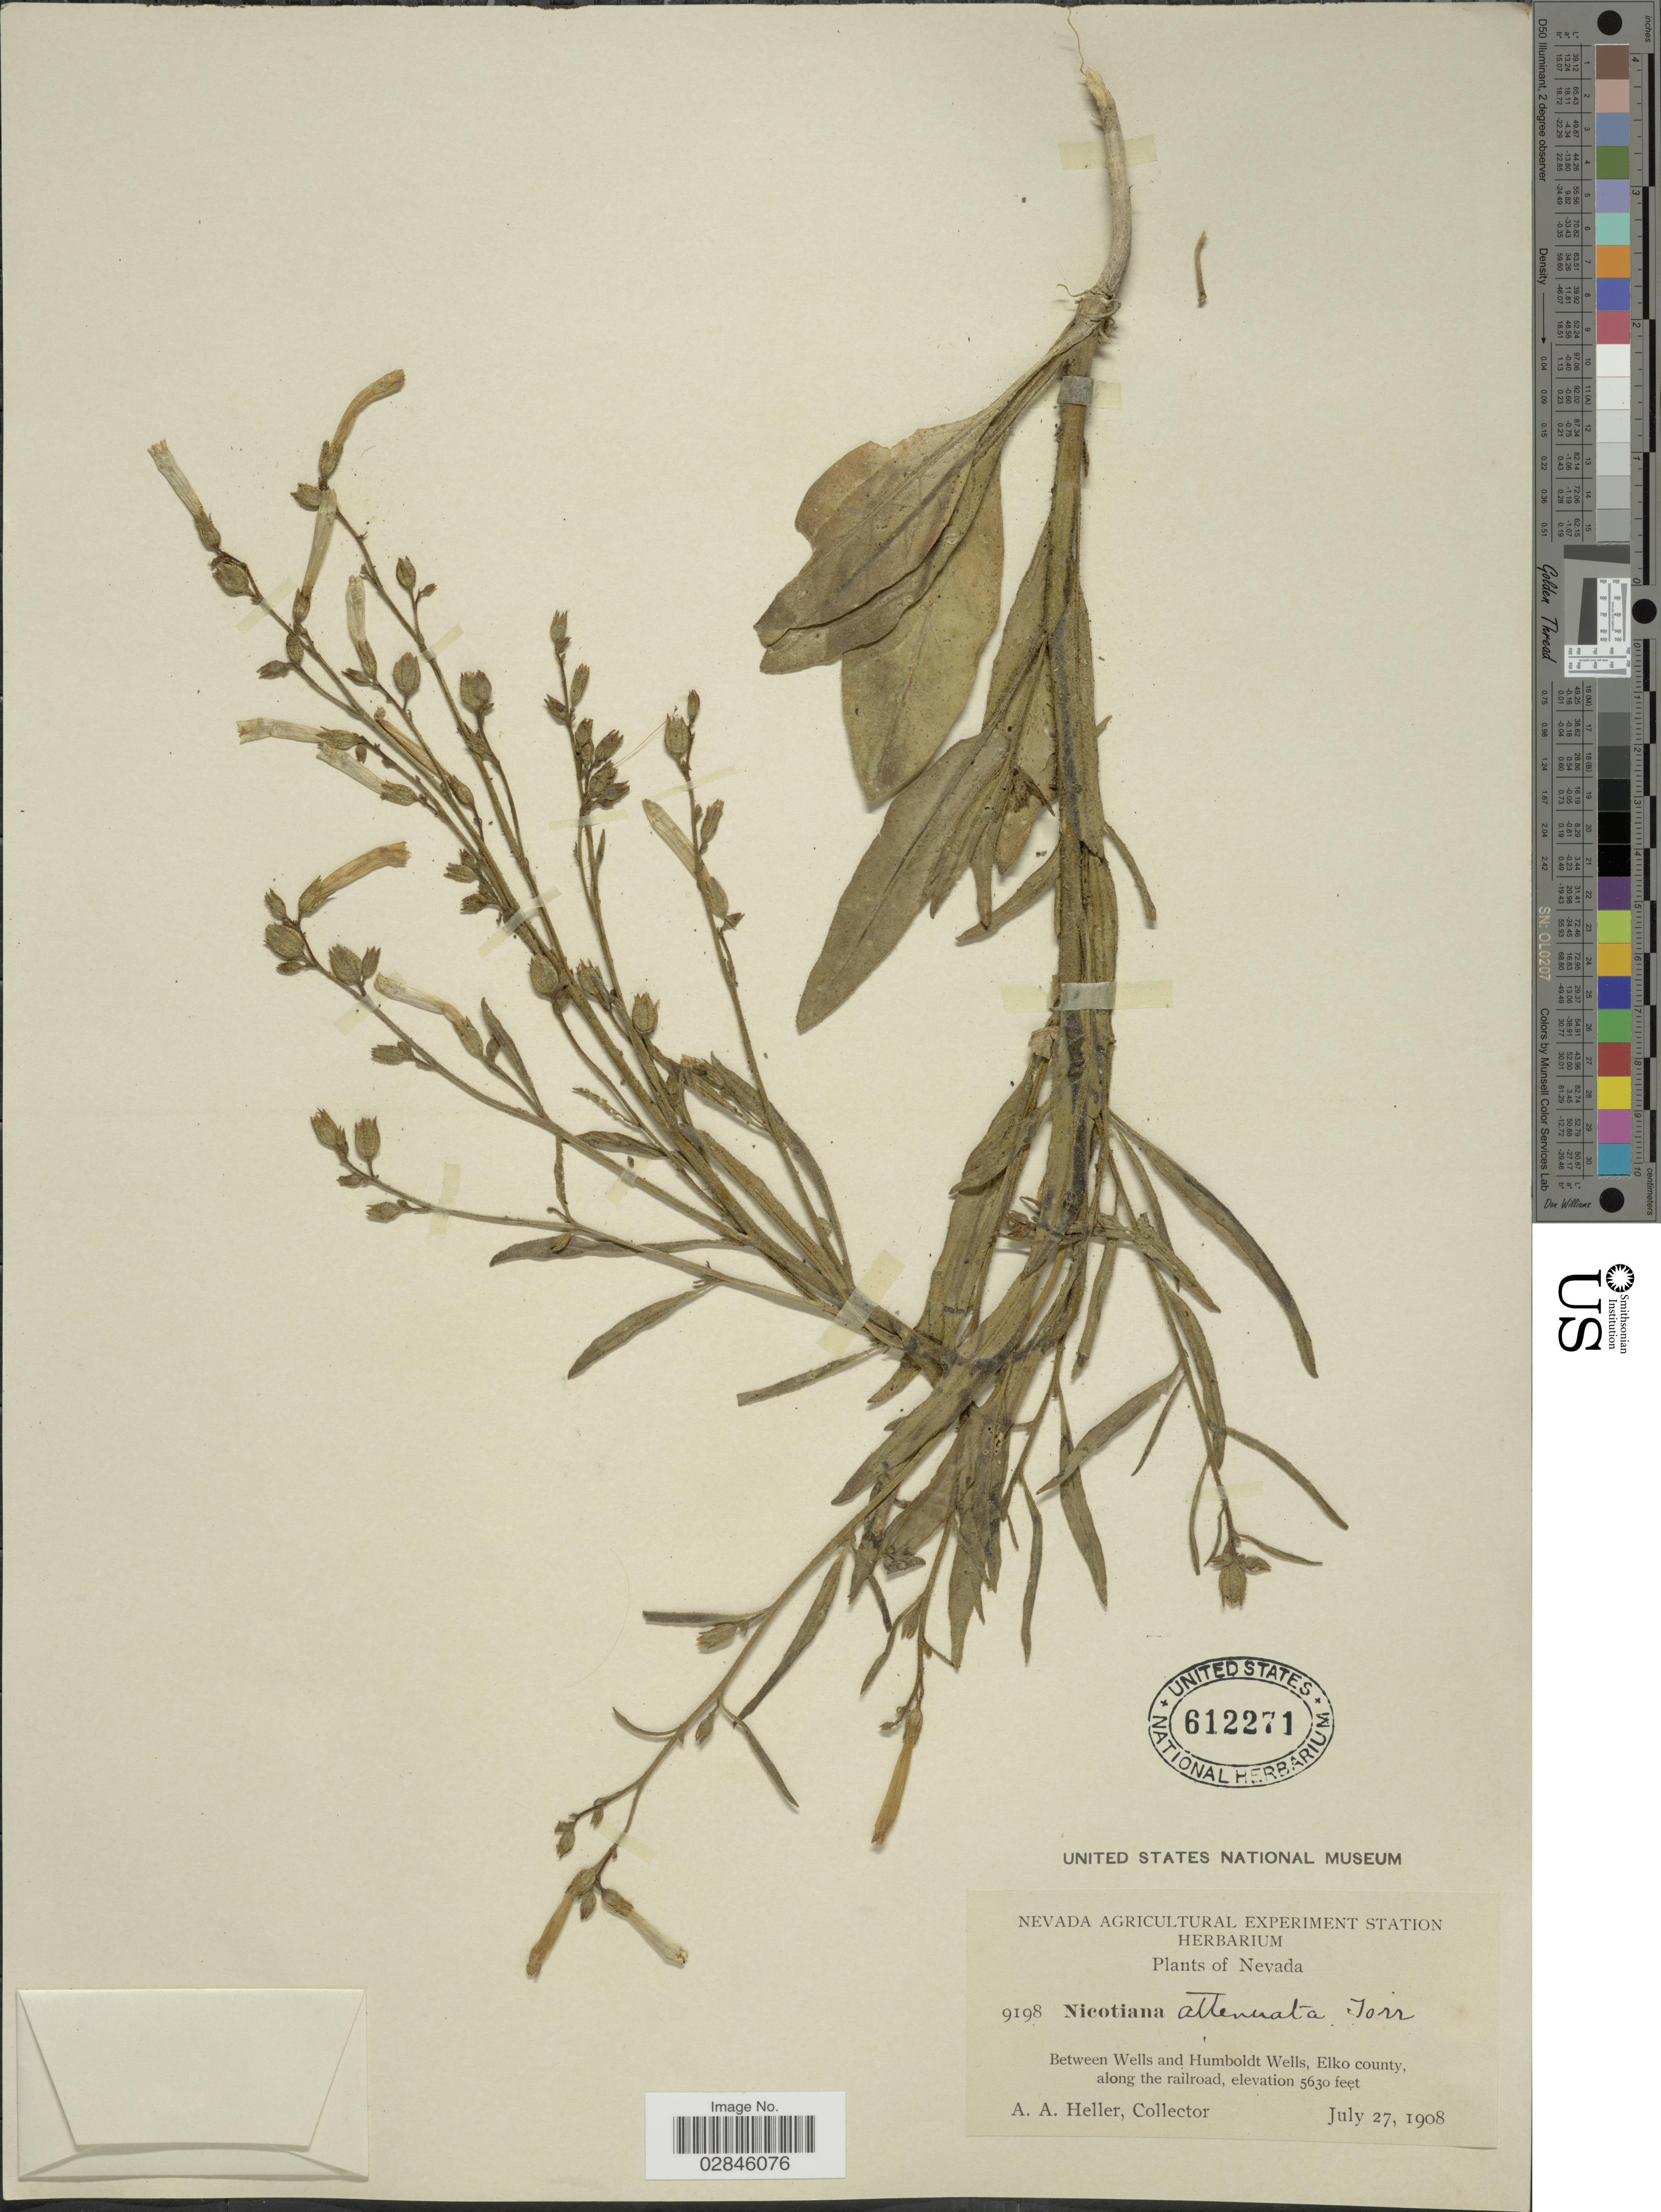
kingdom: Plantae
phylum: Tracheophyta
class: Magnoliopsida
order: Solanales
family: Solanaceae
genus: Nicotiana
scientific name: Nicotiana attenuata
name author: Torr. ex S. Watson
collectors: A. A. Heller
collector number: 9198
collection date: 1908-07-27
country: United States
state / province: Nevada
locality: Between Wells and Humboldt Wells, Elko county, along the railroad.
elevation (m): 1716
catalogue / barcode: US 612271